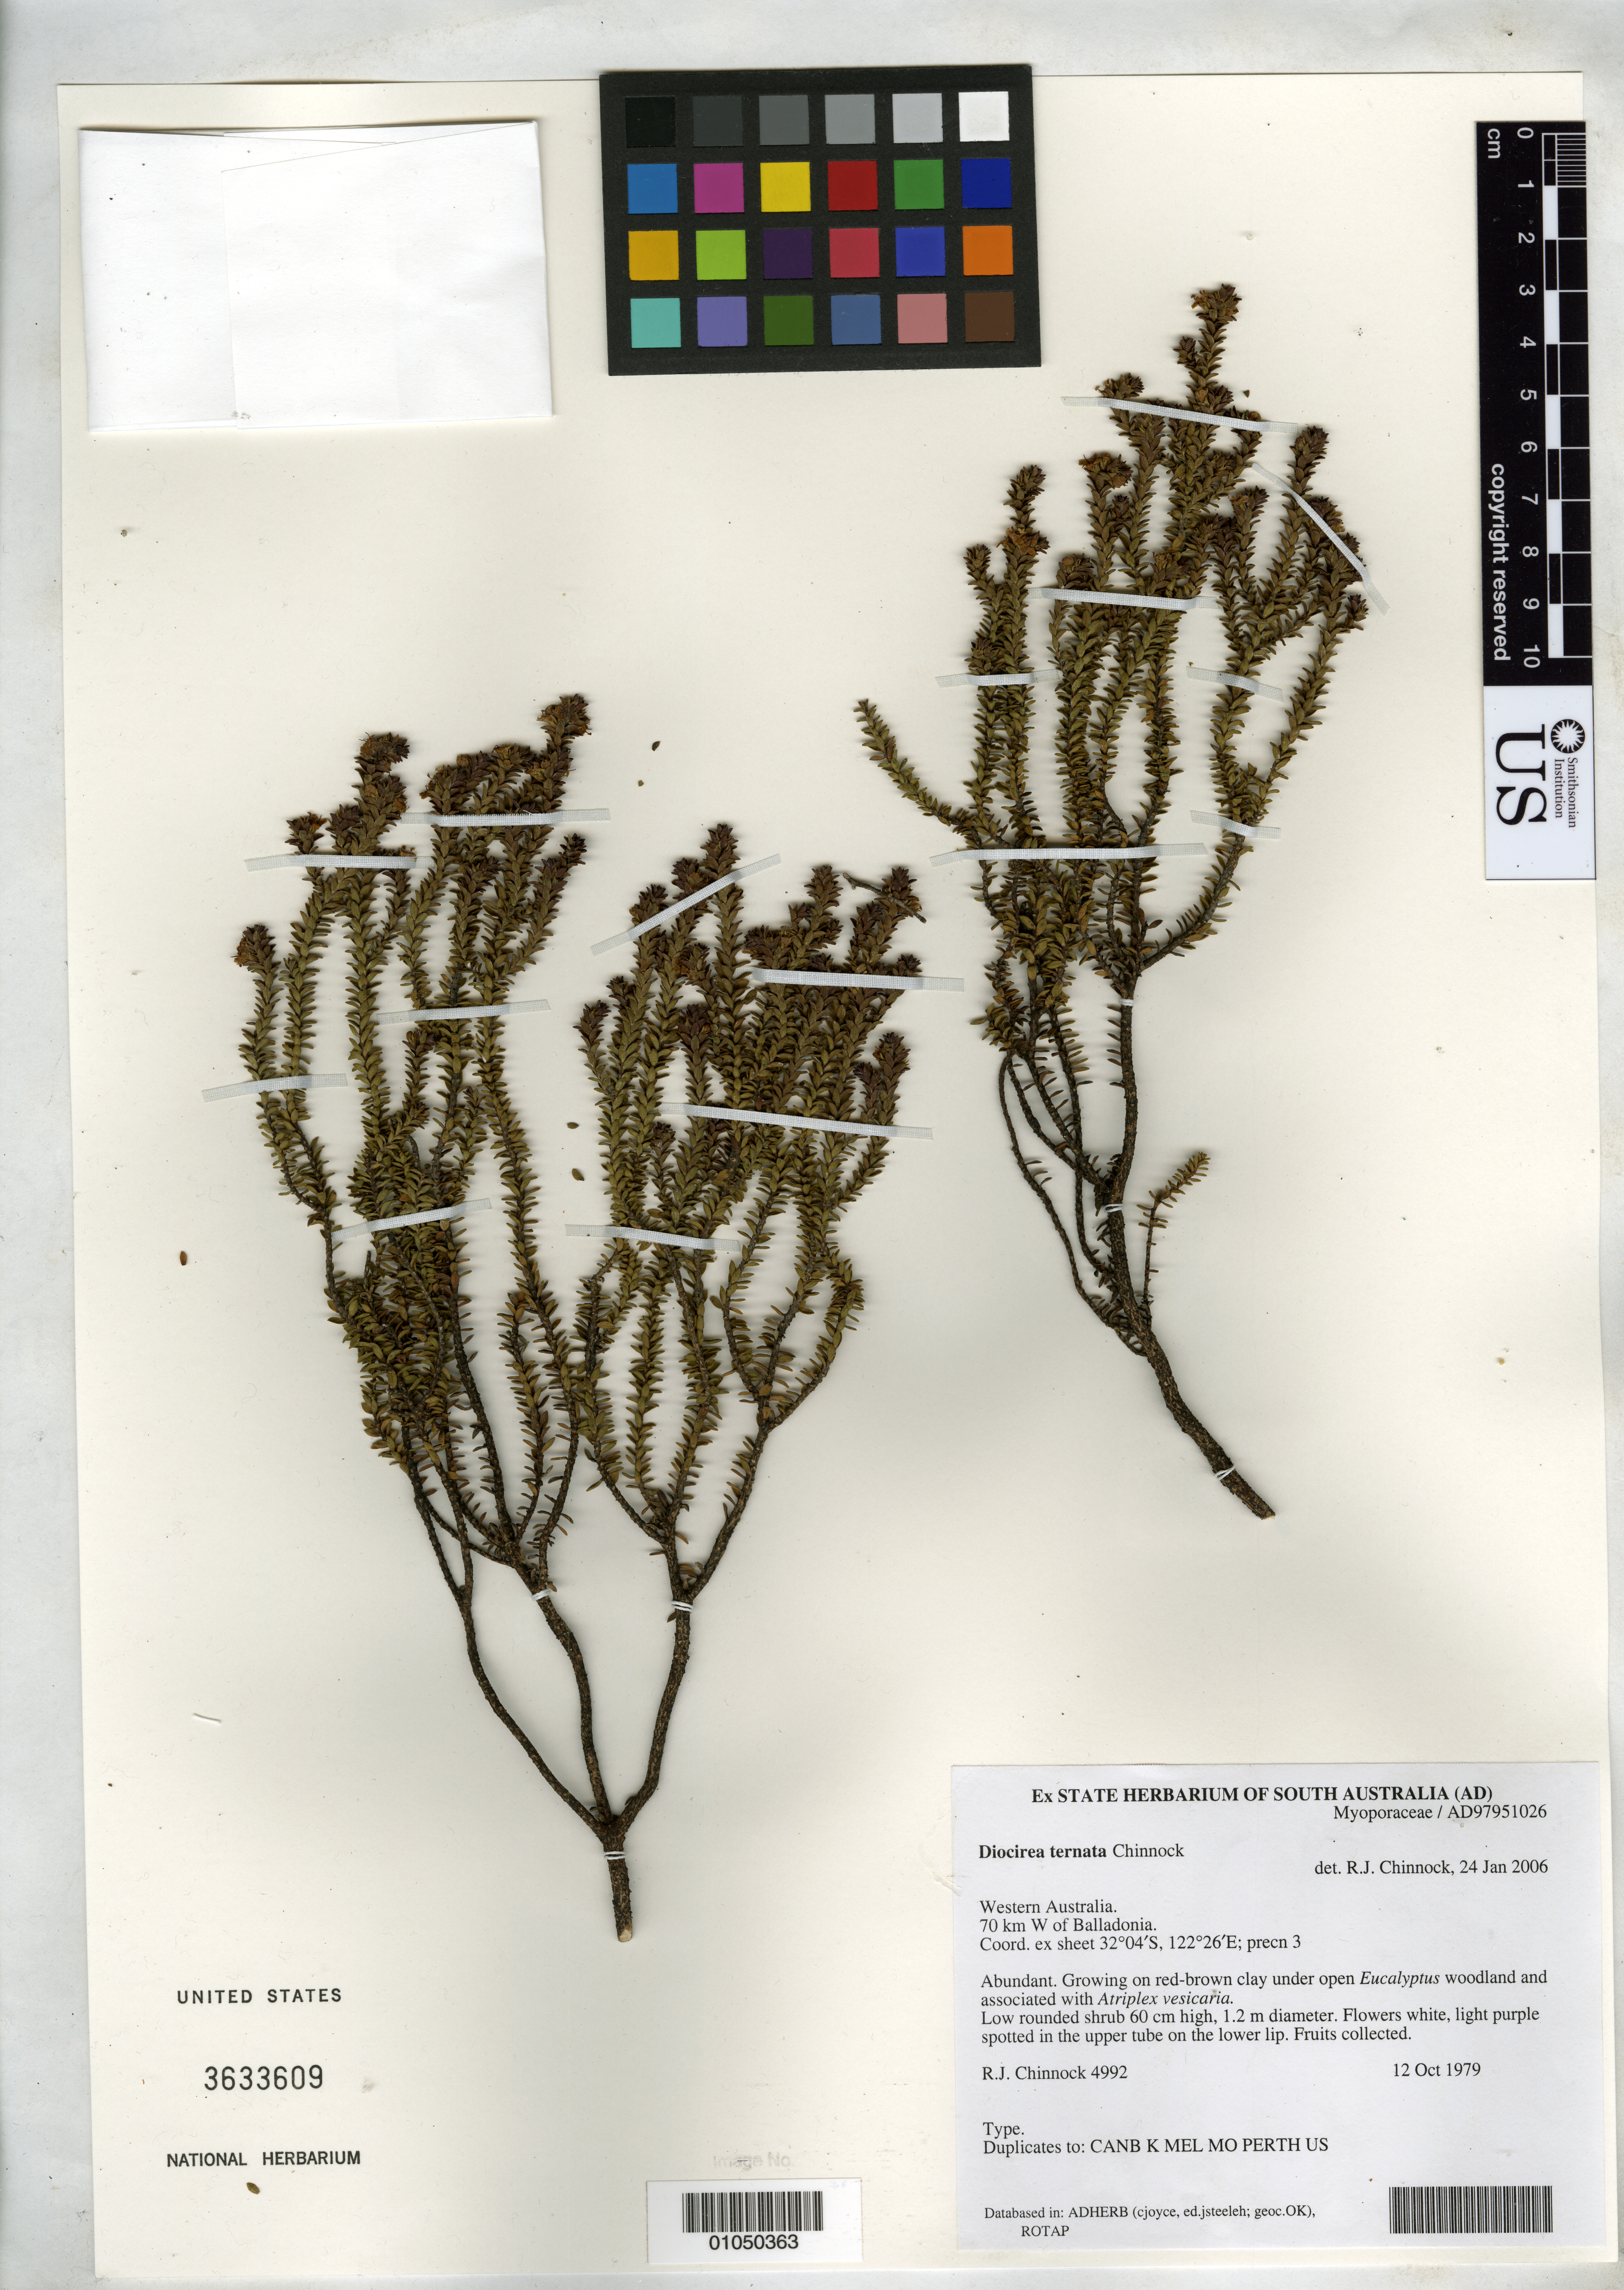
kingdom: Plantae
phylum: Tracheophyta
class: Magnoliopsida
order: Lamiales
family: Scrophulariaceae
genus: Diocirea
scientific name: Diocirea ternata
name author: Chinnock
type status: Isotype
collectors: R. J. Chinnock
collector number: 4992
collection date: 1979-10-12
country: Australia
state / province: Western Australia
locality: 70 km W of Balladonia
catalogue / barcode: US 3633609